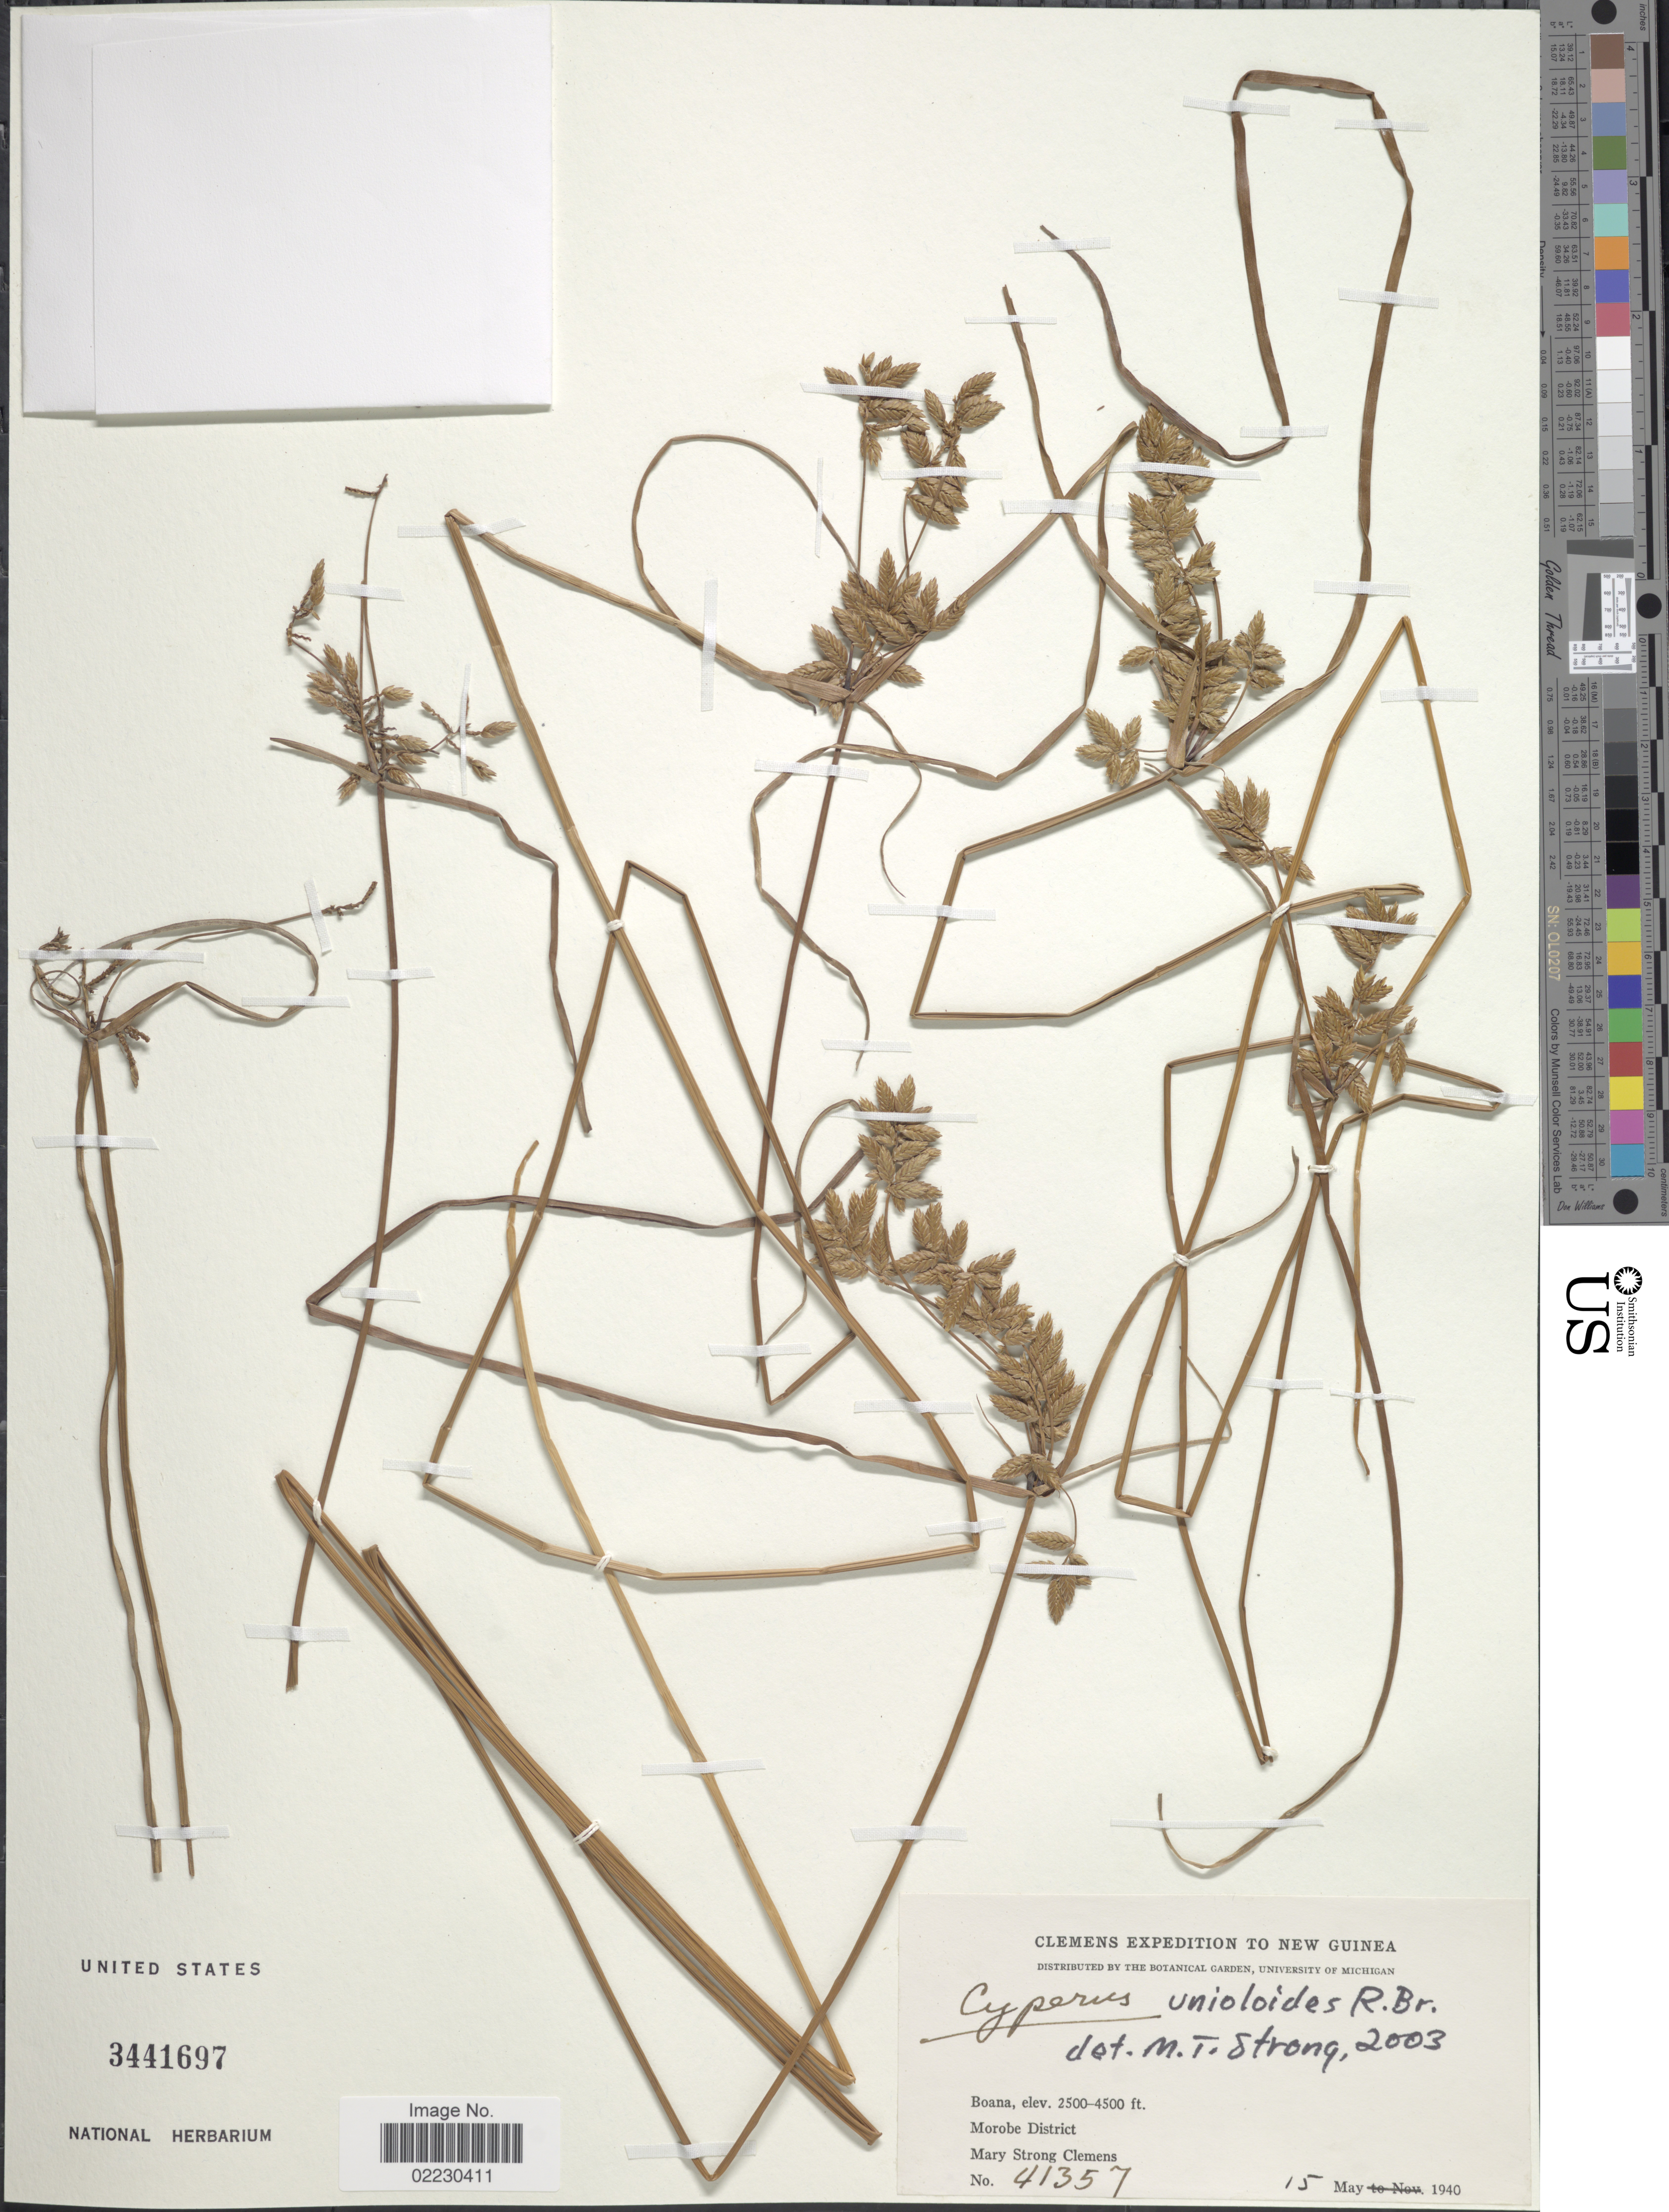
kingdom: Plantae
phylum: Tracheophyta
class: Liliopsida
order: Poales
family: Cyperaceae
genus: Cyperus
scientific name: Cyperus unioloides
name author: R. Br.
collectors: M. S. Clemens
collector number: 41357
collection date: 1940-05-15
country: Papua New Guinea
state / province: Morobe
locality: Boana, New Guinea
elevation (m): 762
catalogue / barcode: US 3441697